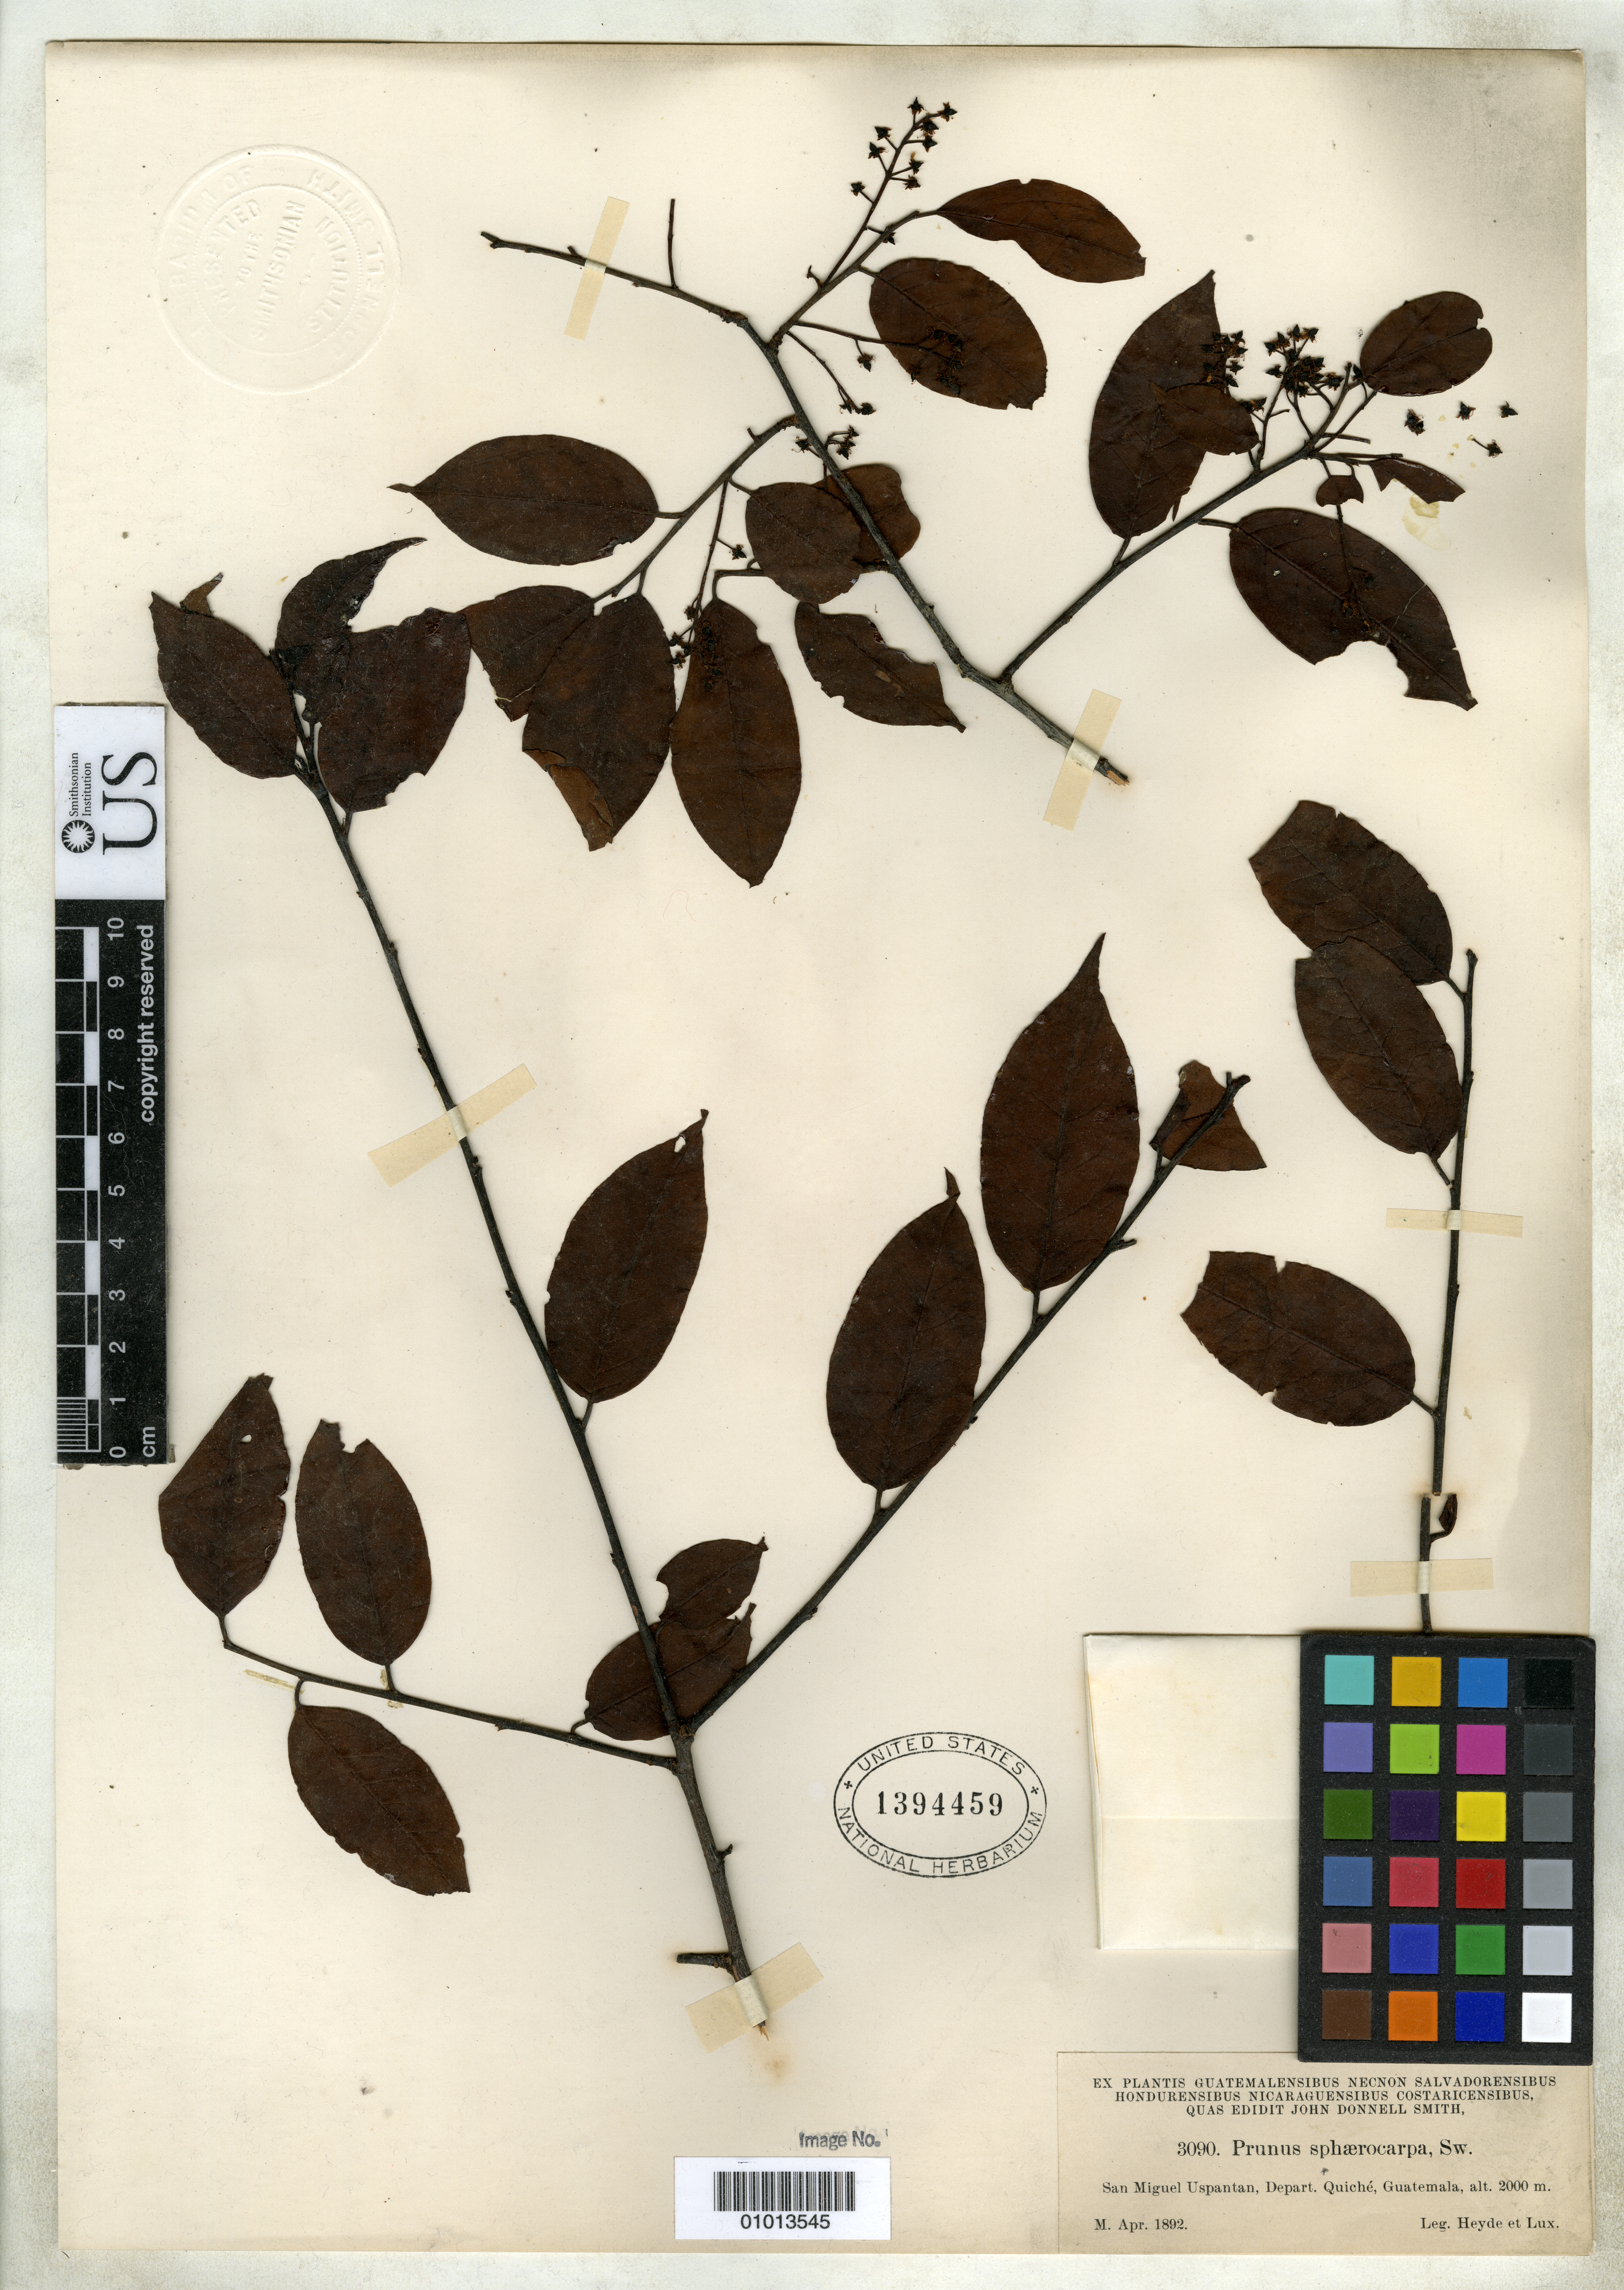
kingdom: Plantae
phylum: Tracheophyta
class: Magnoliopsida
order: Rosales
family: Rosaceae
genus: Prunus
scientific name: Prunus rhamnoides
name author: Koehne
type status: Type Collection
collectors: E. T. Heyde & E. Lux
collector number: J.D.S. 3090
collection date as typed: Apr 1892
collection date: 1892-04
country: Guatemala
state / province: El Quiché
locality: San Miguel Uspantan.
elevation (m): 2000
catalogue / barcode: US 1394459